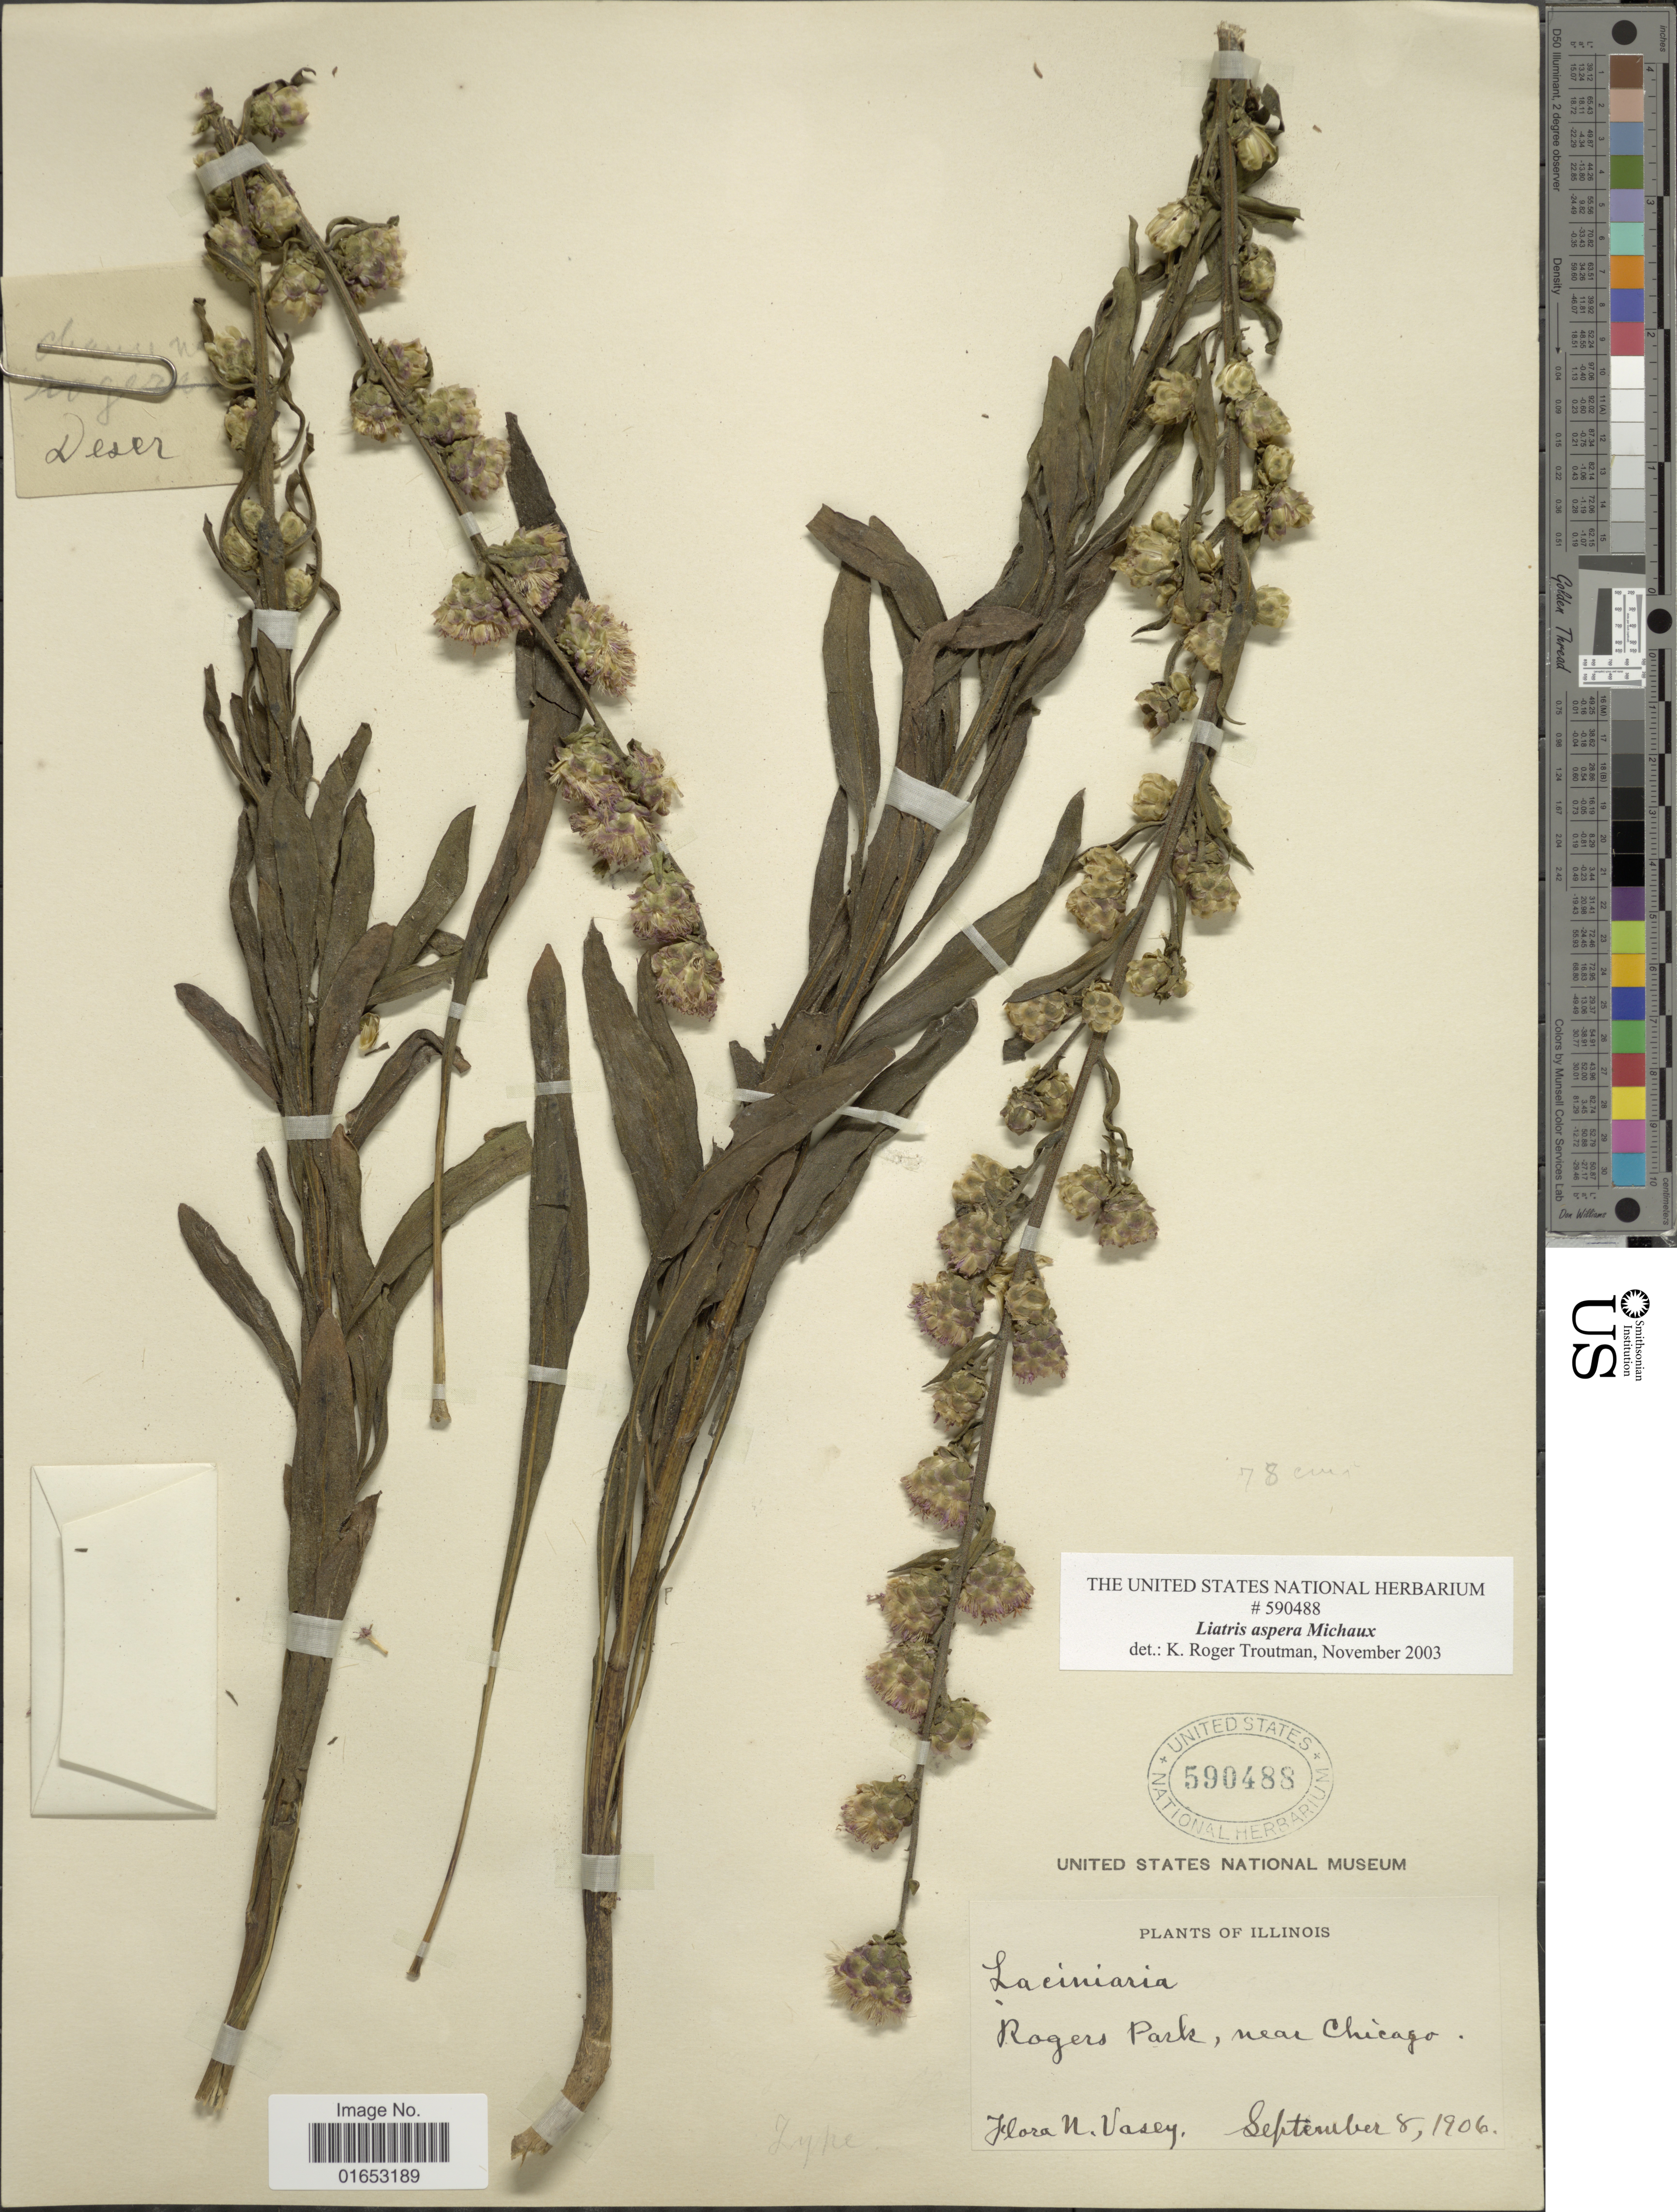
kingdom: Plantae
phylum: Tracheophyta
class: Magnoliopsida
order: Asterales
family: Asteraceae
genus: Liatris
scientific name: Liatris aspera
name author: Michx.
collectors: F. N. Vasey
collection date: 1906-09-08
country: United States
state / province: Illinois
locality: Rogers Park, near Chicago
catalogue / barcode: US 590488